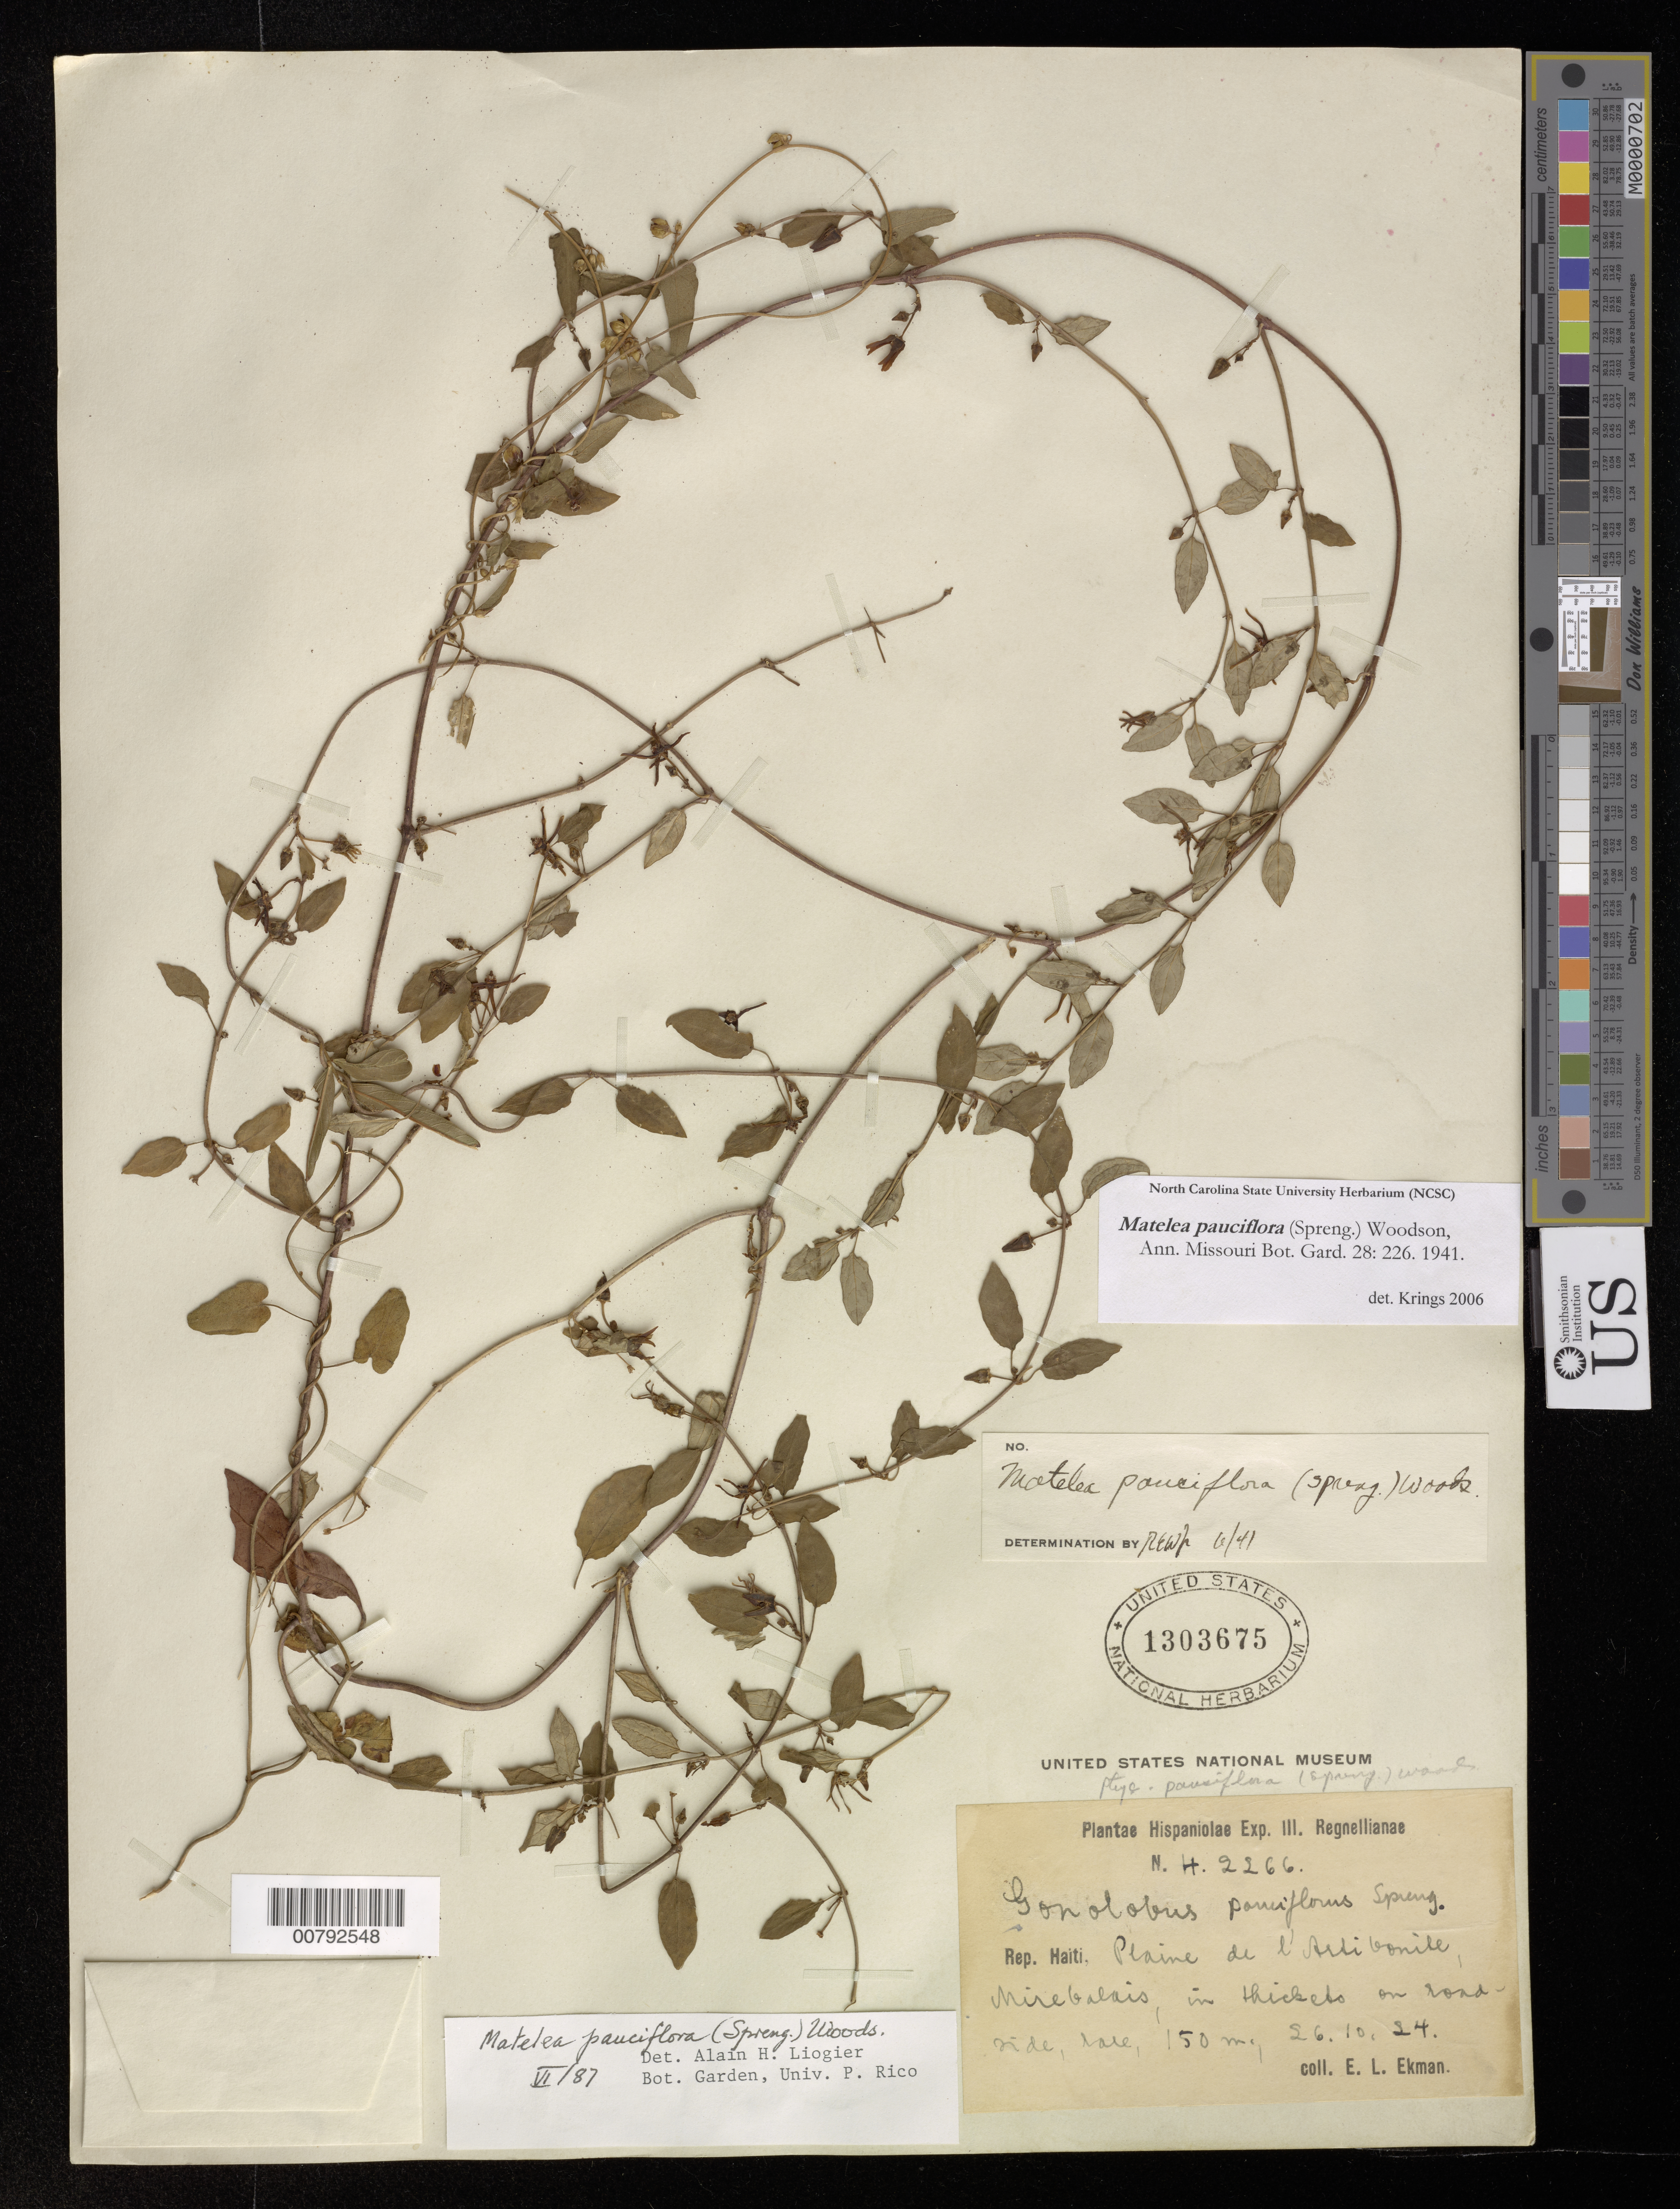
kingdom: Plantae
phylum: Tracheophyta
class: Magnoliopsida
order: Gentianales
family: Apocynaceae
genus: Matelea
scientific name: Matelea pauciflora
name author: (Spreng.) Woodson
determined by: Liogier, Alain H.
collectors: E. L. Ekman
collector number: H 2266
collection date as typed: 26 Oct 1924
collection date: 1924-10-26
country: Haiti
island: Hispaniola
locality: Plaine de l'Artibonite, Mirebolais.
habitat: In thickets on roadside.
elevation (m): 150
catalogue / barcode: US 1303675